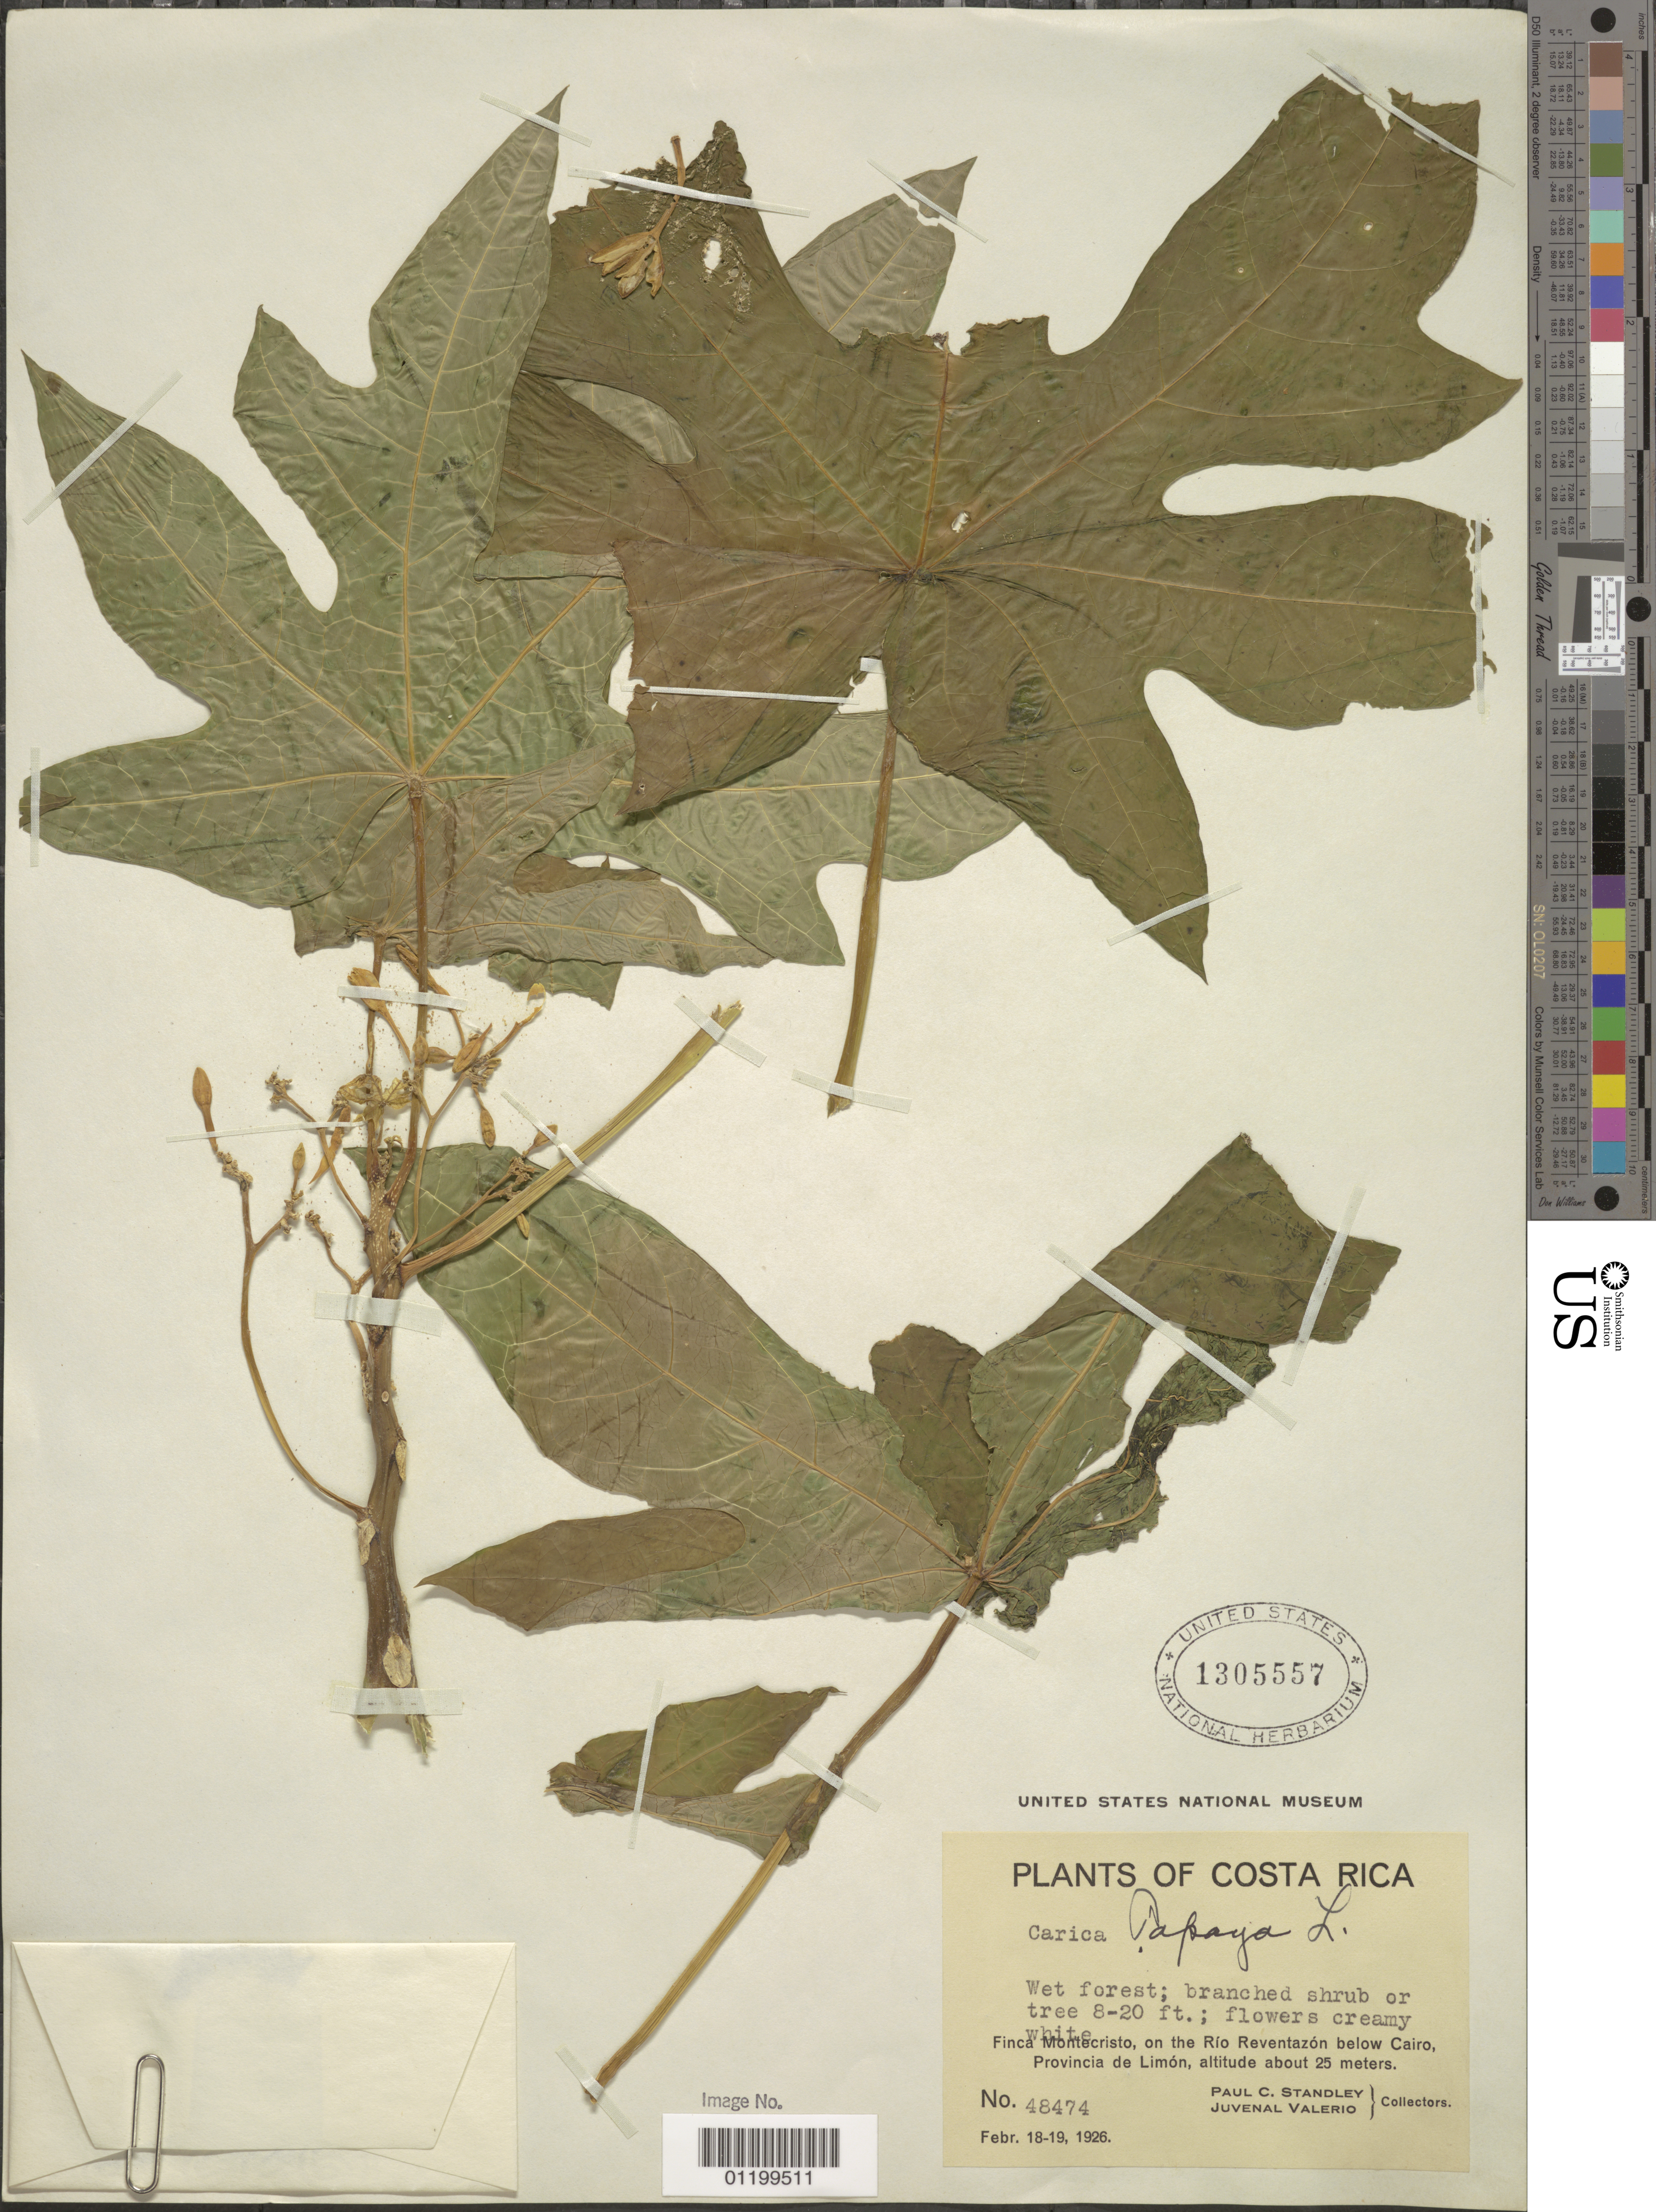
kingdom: Plantae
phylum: Tracheophyta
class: Magnoliopsida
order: Brassicales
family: Caricaceae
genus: Carica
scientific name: Carica papaya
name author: L.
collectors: P. C. Standley & J. Valerio R.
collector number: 48474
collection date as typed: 18 Feb 1926 and 19 Feb 1926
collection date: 1926-02-18,1926-02-19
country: Costa Rica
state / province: Limón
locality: Finca Montecristo, on the Rio Reventazon below Cairo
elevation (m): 25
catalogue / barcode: US 1305557